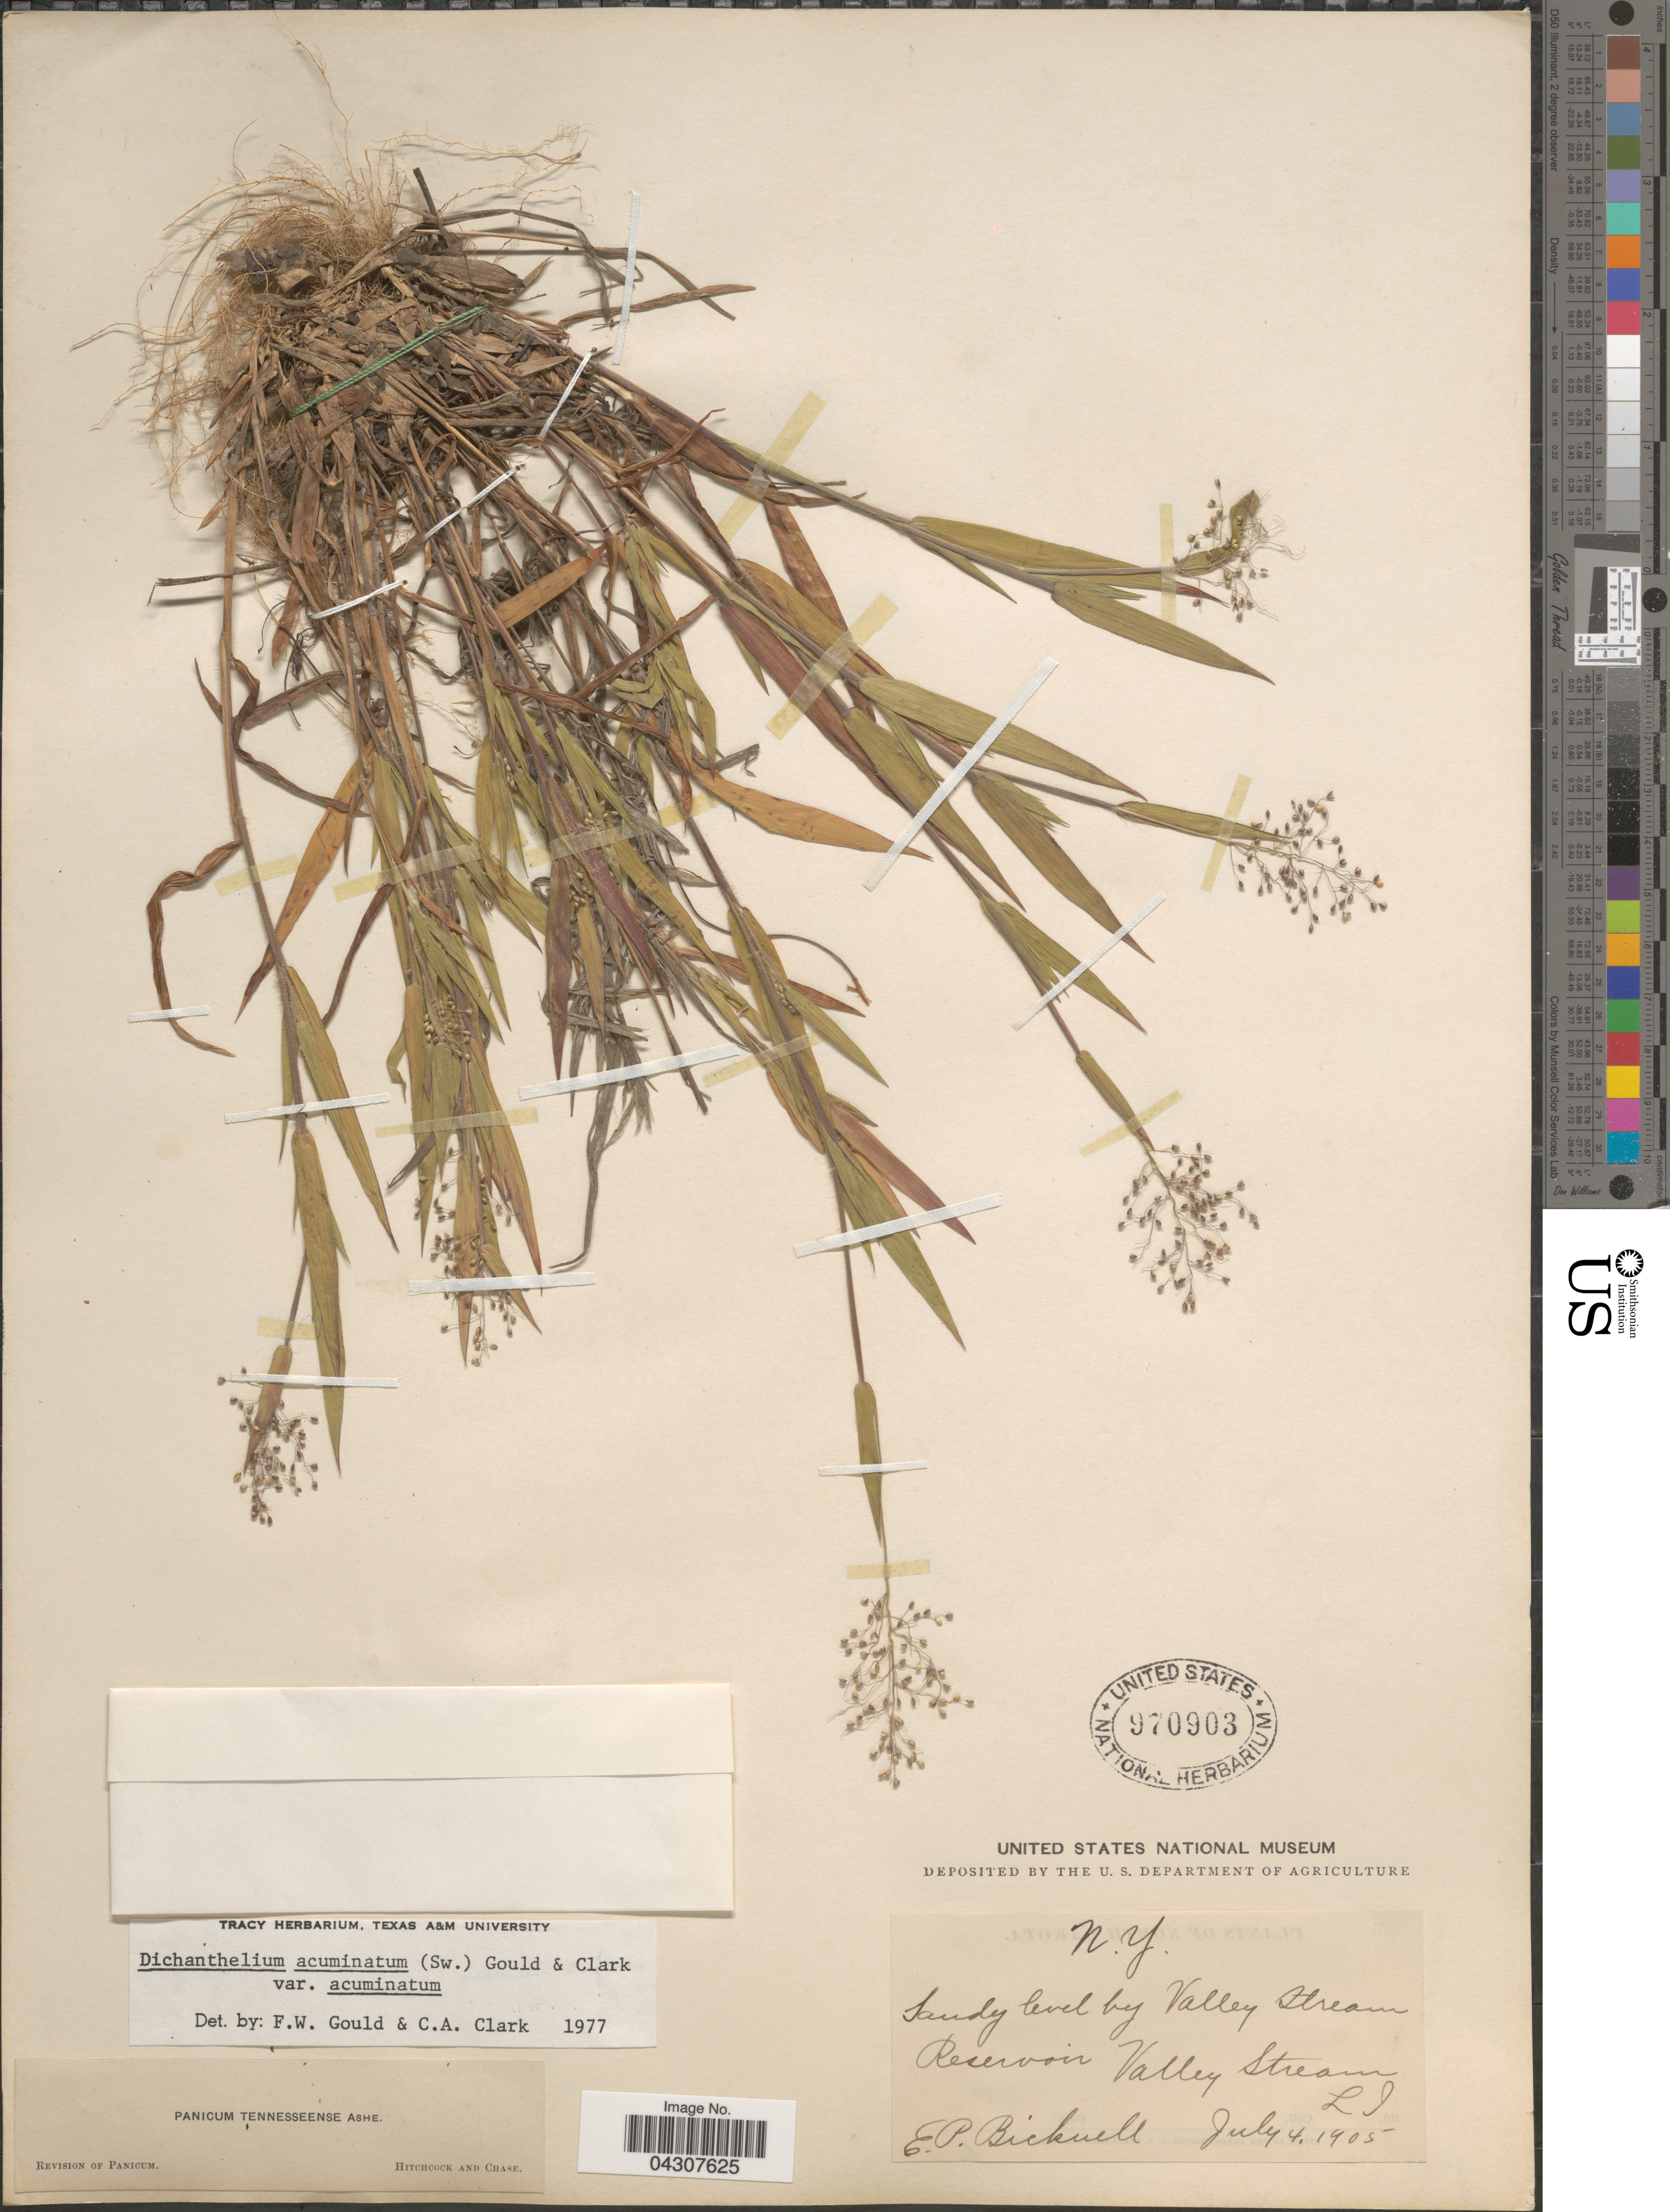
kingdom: Plantae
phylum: Tracheophyta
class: Liliopsida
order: Poales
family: Poaceae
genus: Dichanthelium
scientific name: Dichanthelium acuminatum var. acuminatum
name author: (Sw.) Gould & C.A. Clark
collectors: E. P. Bicknell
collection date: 1905-07-04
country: United States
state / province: New York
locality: Sandy level by Valley Stream Reservoir. Valley Stream. L I.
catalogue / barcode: US 970903